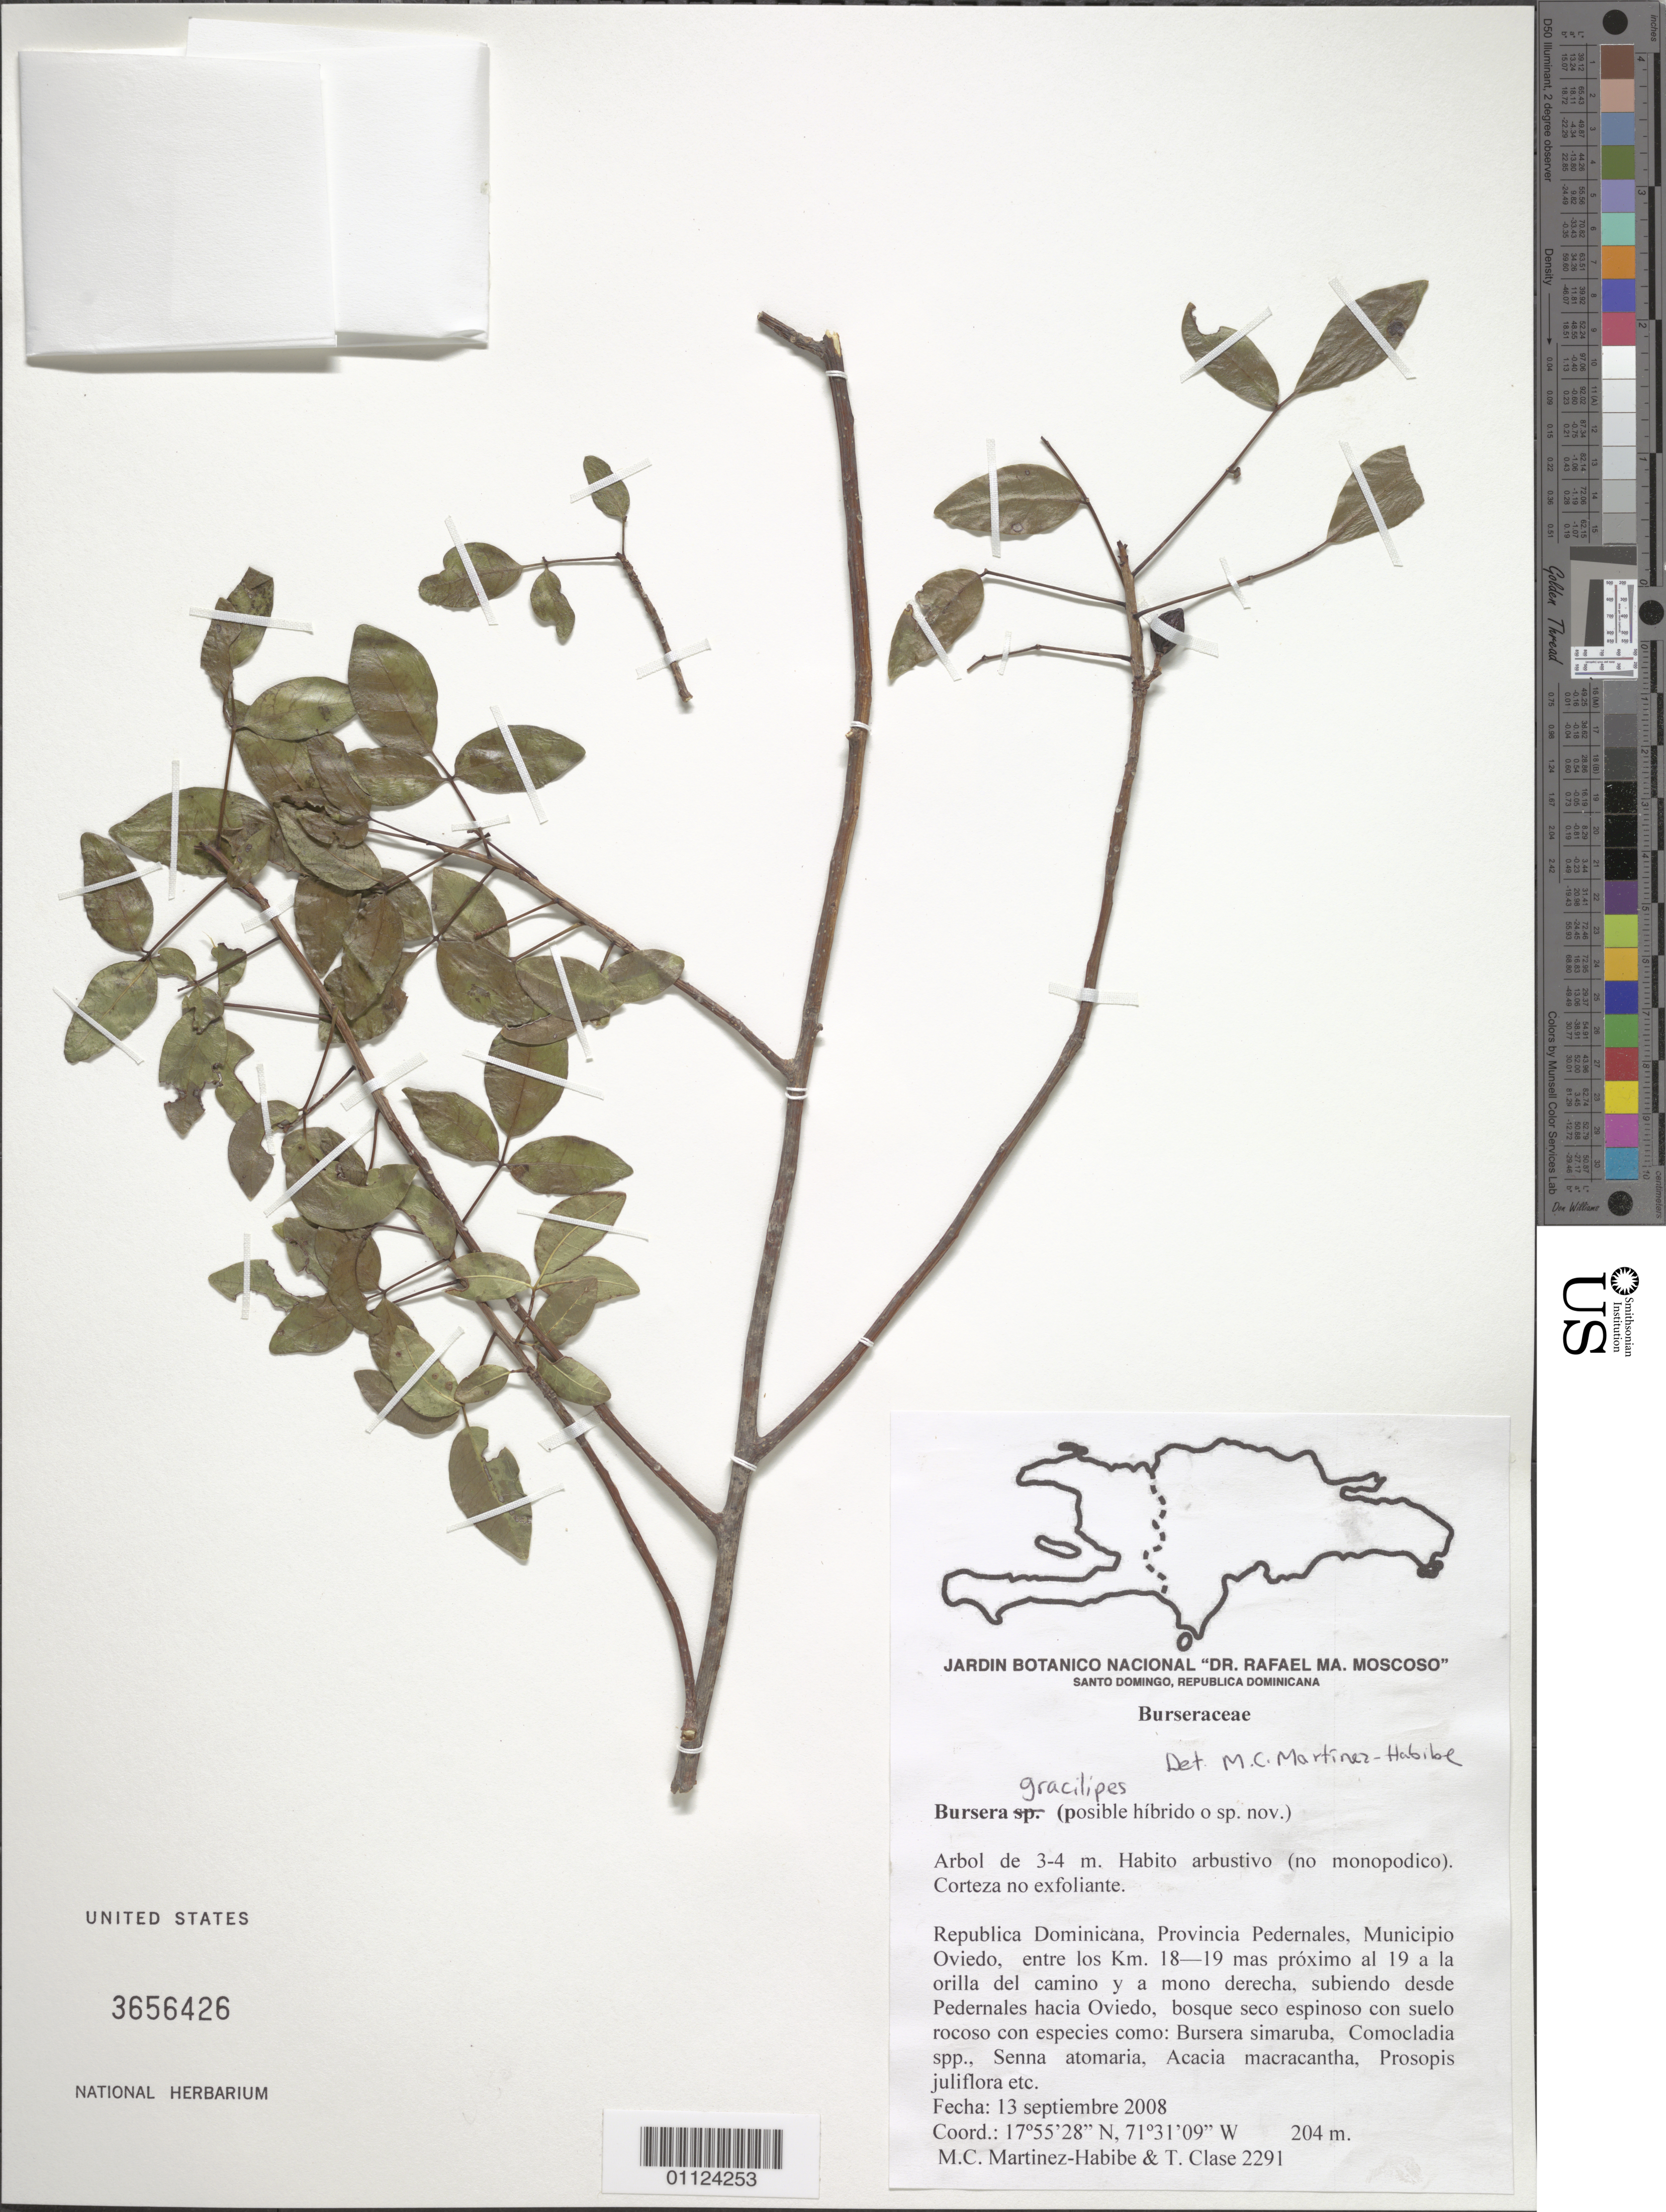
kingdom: Plantae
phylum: Tracheophyta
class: Magnoliopsida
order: Sapindales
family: Burseraceae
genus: Bursera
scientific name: Bursera gracilipes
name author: Urb. & Ekman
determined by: Martinez-Habibe, M. C.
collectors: M. Martinez-Habibe & T. Clase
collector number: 2291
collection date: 2008-09-13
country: Dominican Republic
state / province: Pedernales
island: Hispaniola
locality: Municipio Oviedo, entre los Km 18-19 mas próximo all 19 a la orilla del camina y a mono derecha, subiendo desde Pedernales hacia Oviedo.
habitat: Bosque seco espinoso con suelo rocoso con especies como: Bursera simaruba, Comocladia spp., Senna atomaria, Acacia macracantha, Prosopis juliflora, etc.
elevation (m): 204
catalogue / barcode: US 3656426